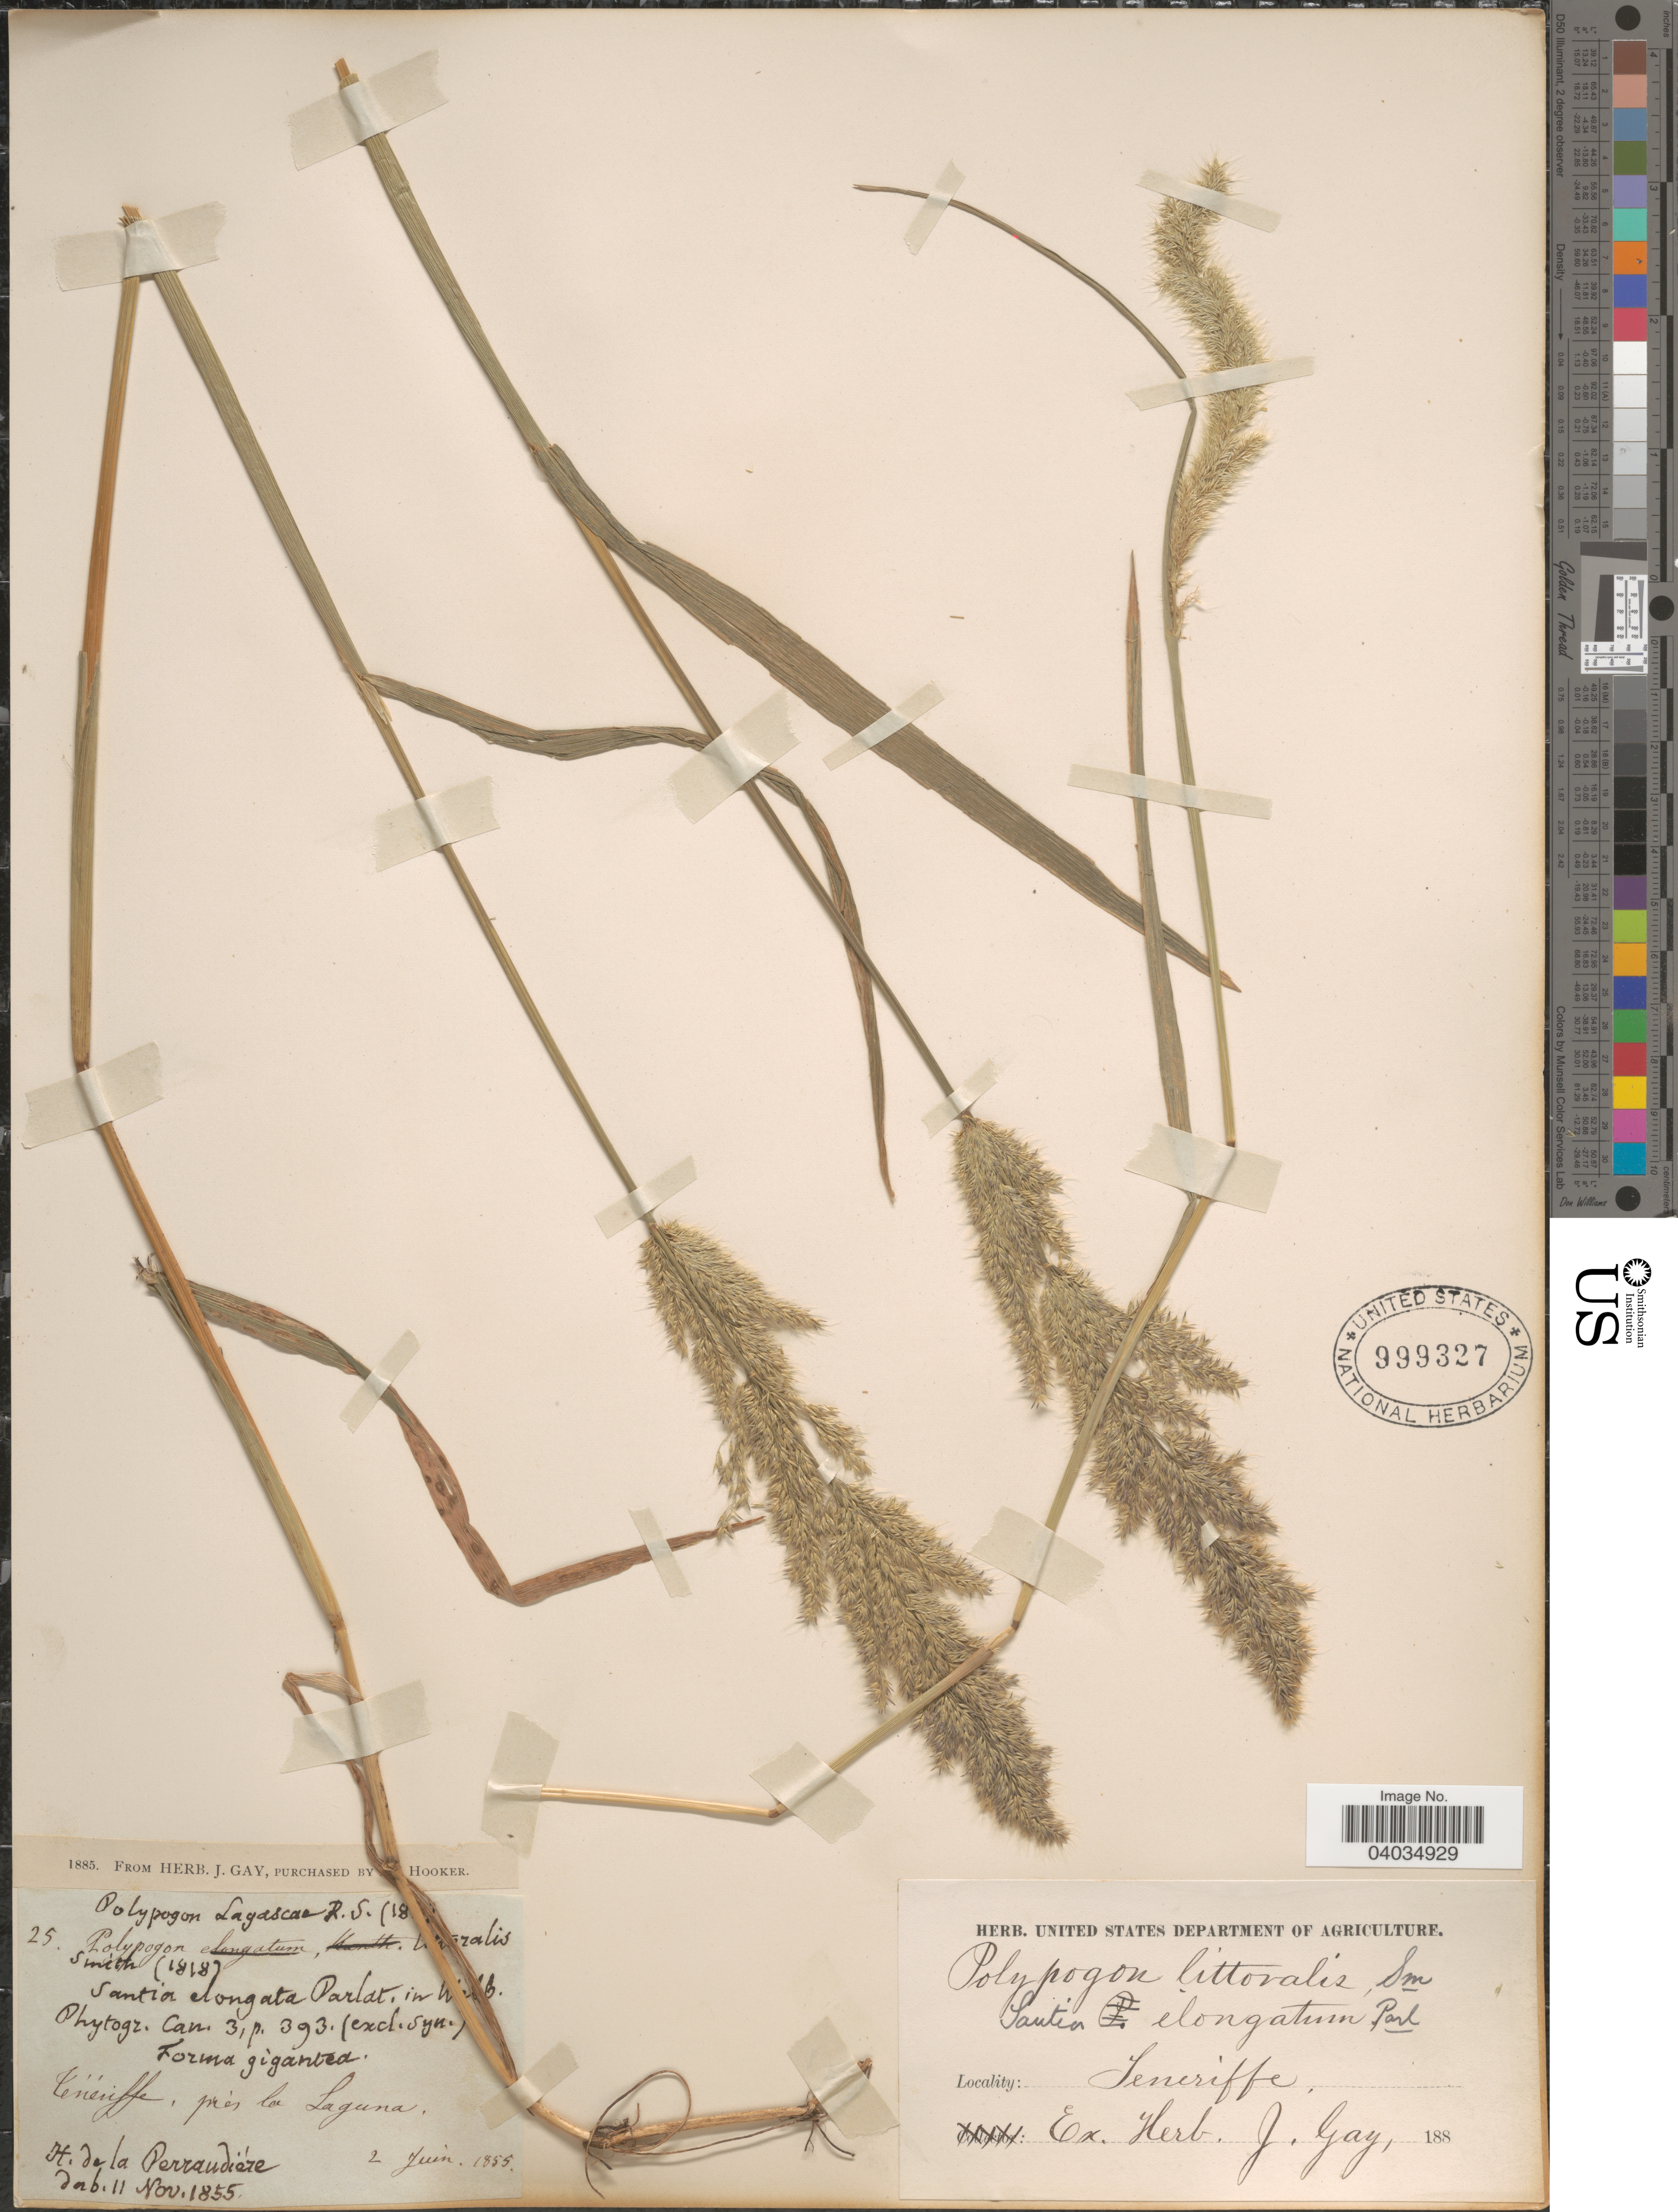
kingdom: Plantae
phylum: Tracheophyta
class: Liliopsida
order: Poales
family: Poaceae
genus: Polypogon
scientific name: Polypogon fugax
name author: Nees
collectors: H. de la Perraudière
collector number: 25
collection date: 1855-06-02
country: Spain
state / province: Canarias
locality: Tenériffe, prés la Laguna.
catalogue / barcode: US 999327